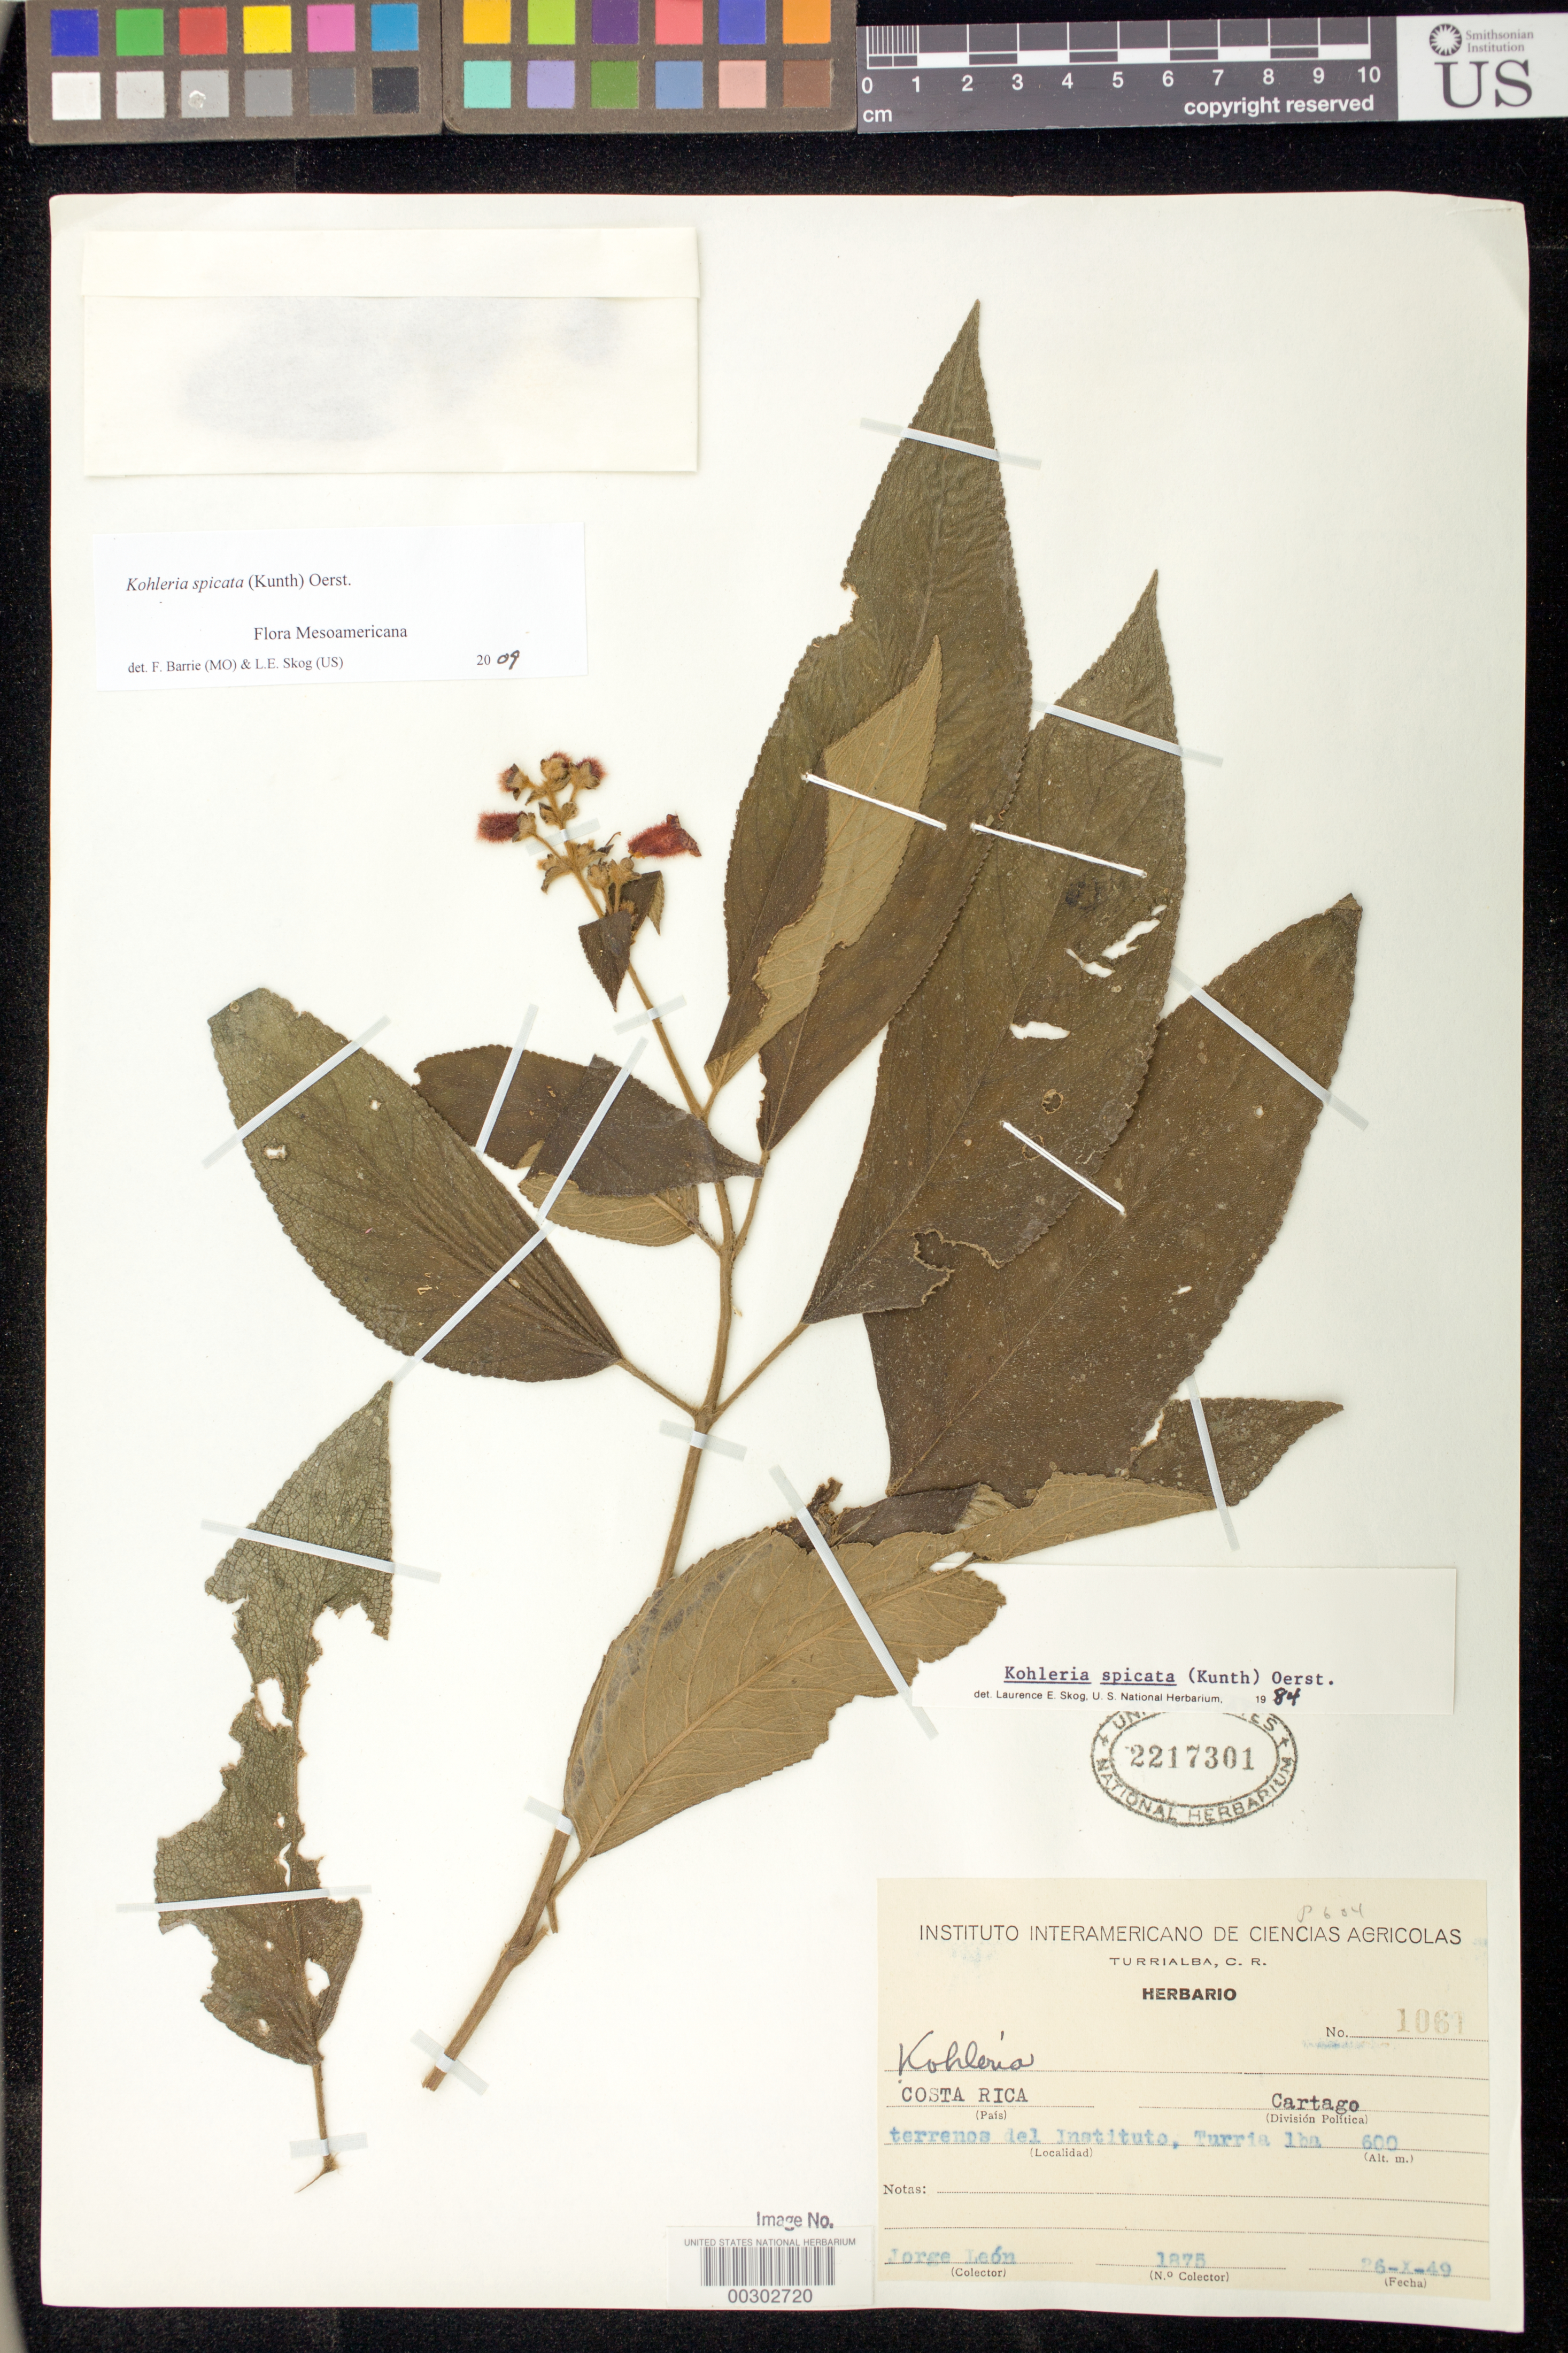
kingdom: Plantae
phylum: Tracheophyta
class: Magnoliopsida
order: Lamiales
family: Gesneriaceae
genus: Kohleria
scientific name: Kohleria spicata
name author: (Kunth) Oerst.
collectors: J. León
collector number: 1875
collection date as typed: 26 Oct 1949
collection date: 1949-10-26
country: Costa Rica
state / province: Cartago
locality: Turrialba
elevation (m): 600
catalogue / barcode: US 2217301